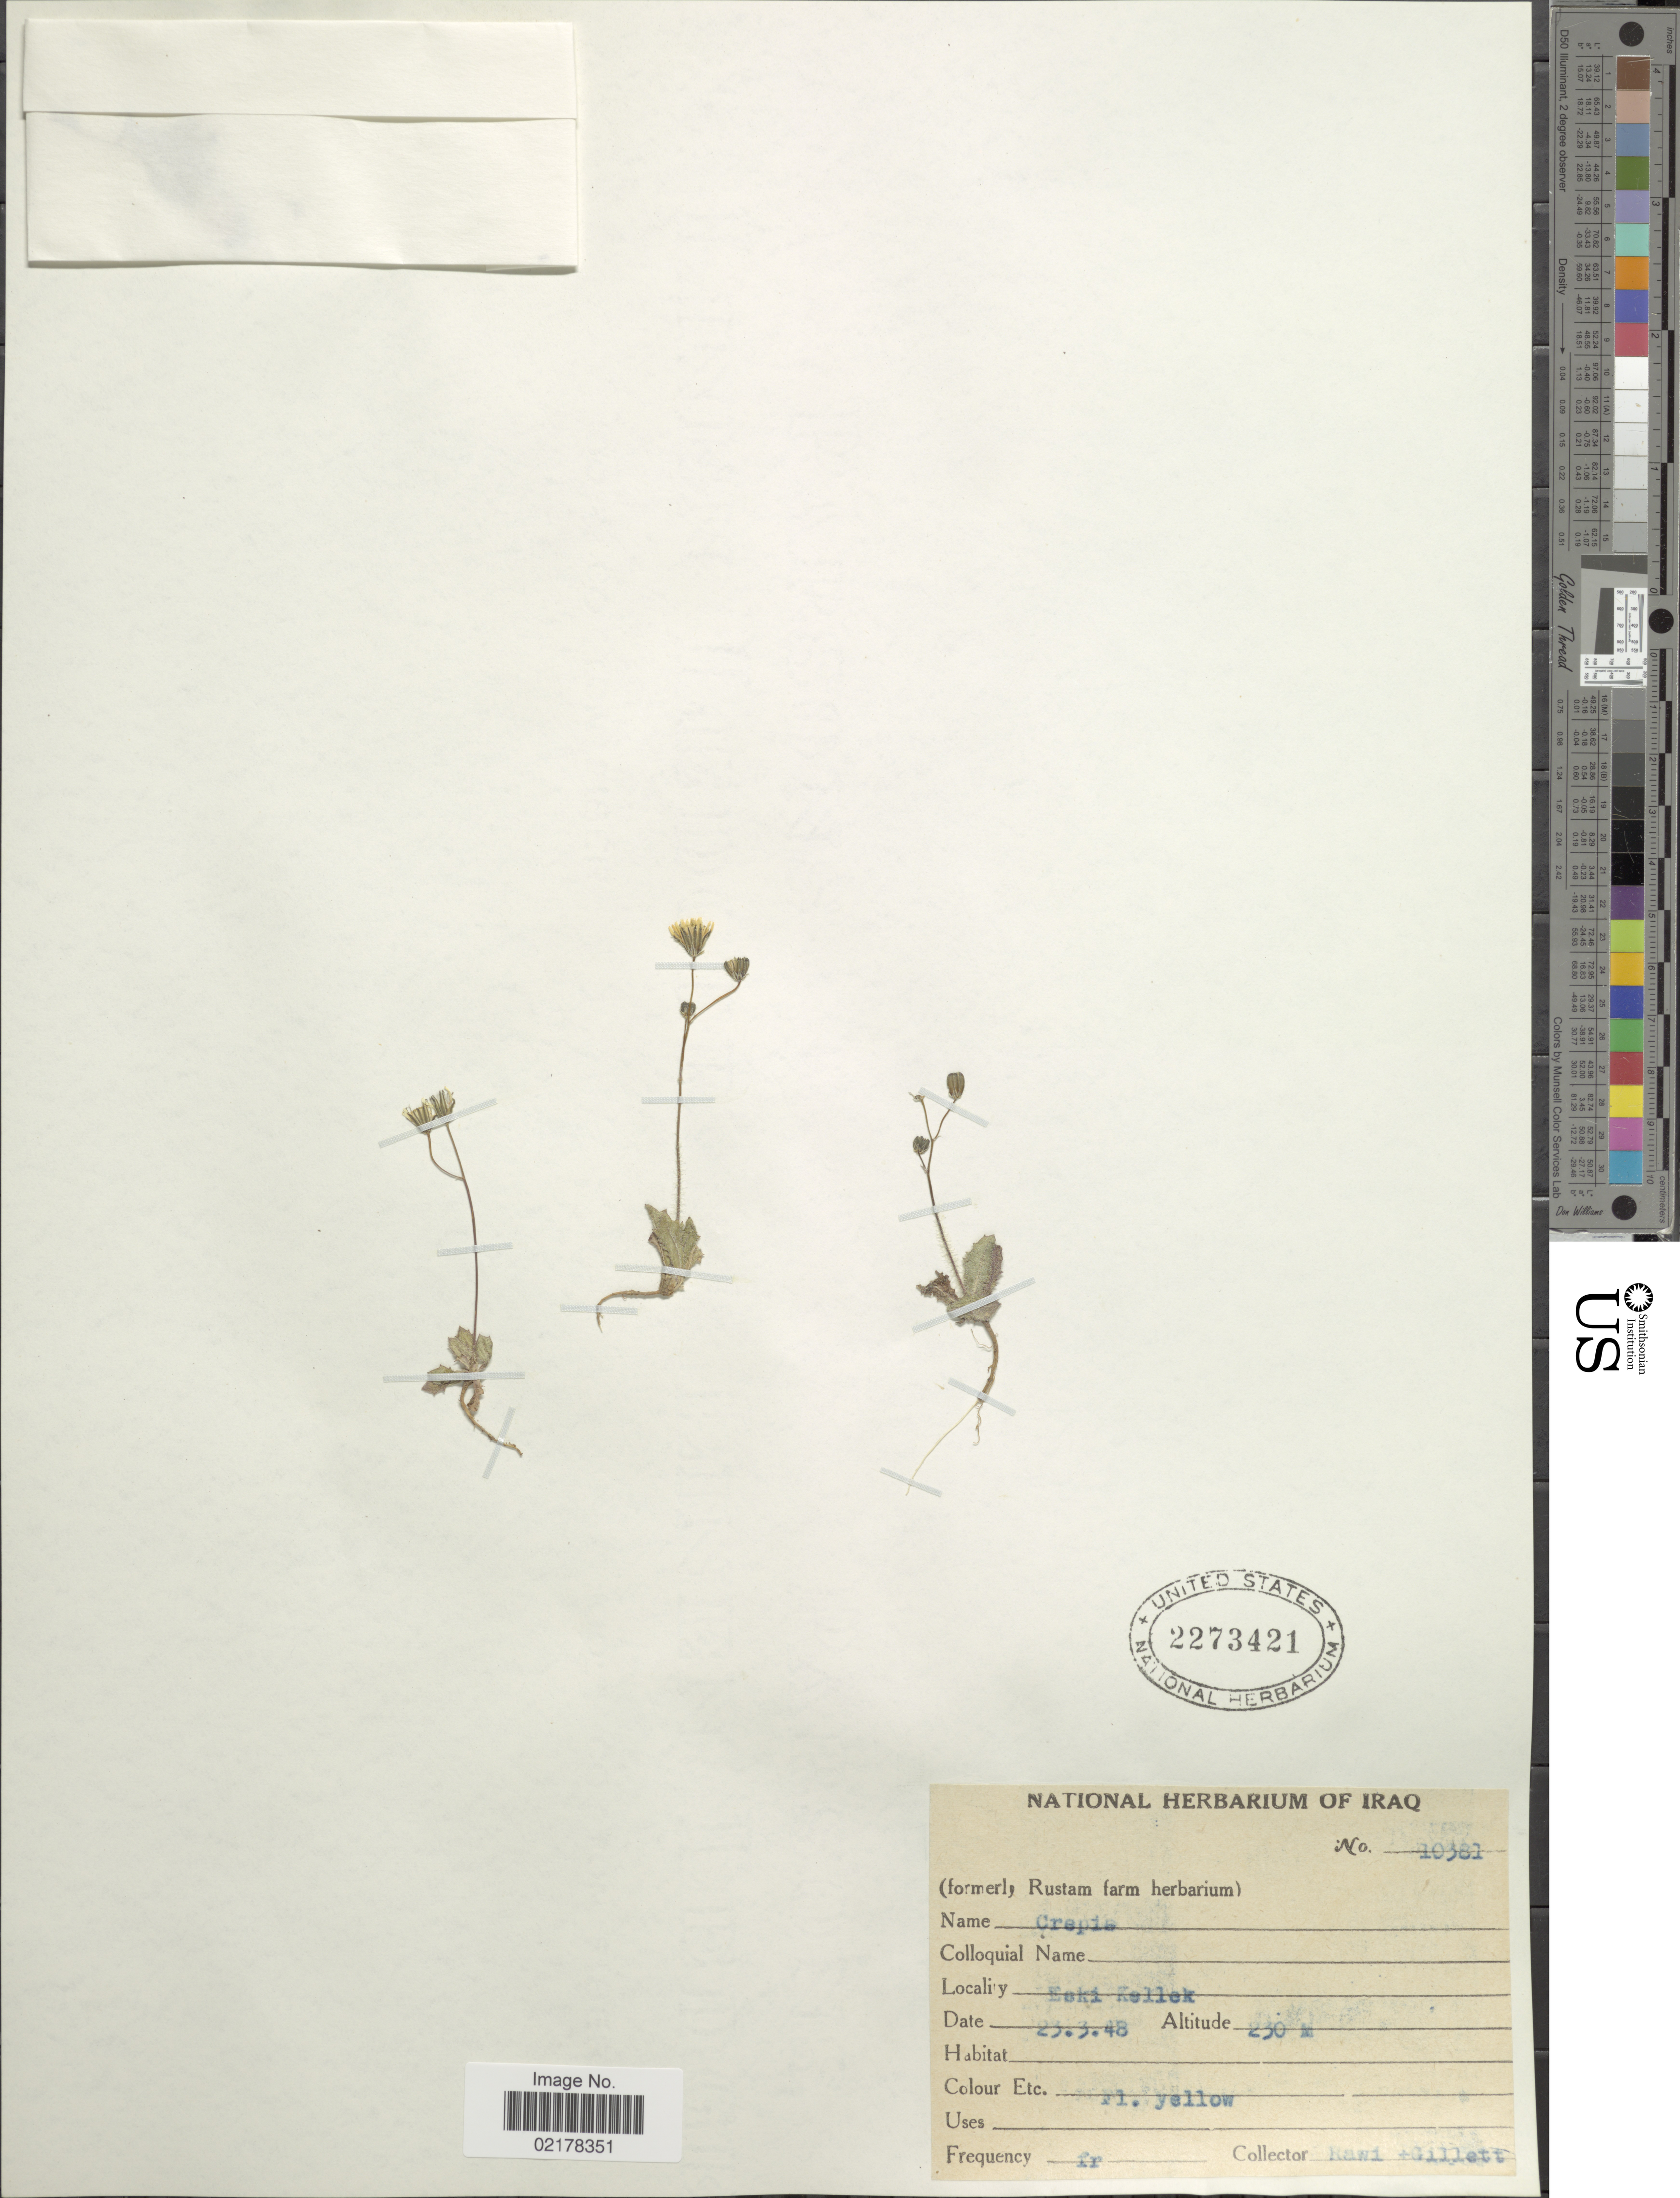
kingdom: Plantae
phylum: Tracheophyta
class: Magnoliopsida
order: Asterales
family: Asteraceae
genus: Crepis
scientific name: Crepis sp.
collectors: -. Rawi & Gillett, --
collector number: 10381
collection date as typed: Transcribed d/m/y: 23/3/48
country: Iraq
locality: Eaki Kellek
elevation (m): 230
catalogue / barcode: US 2273421